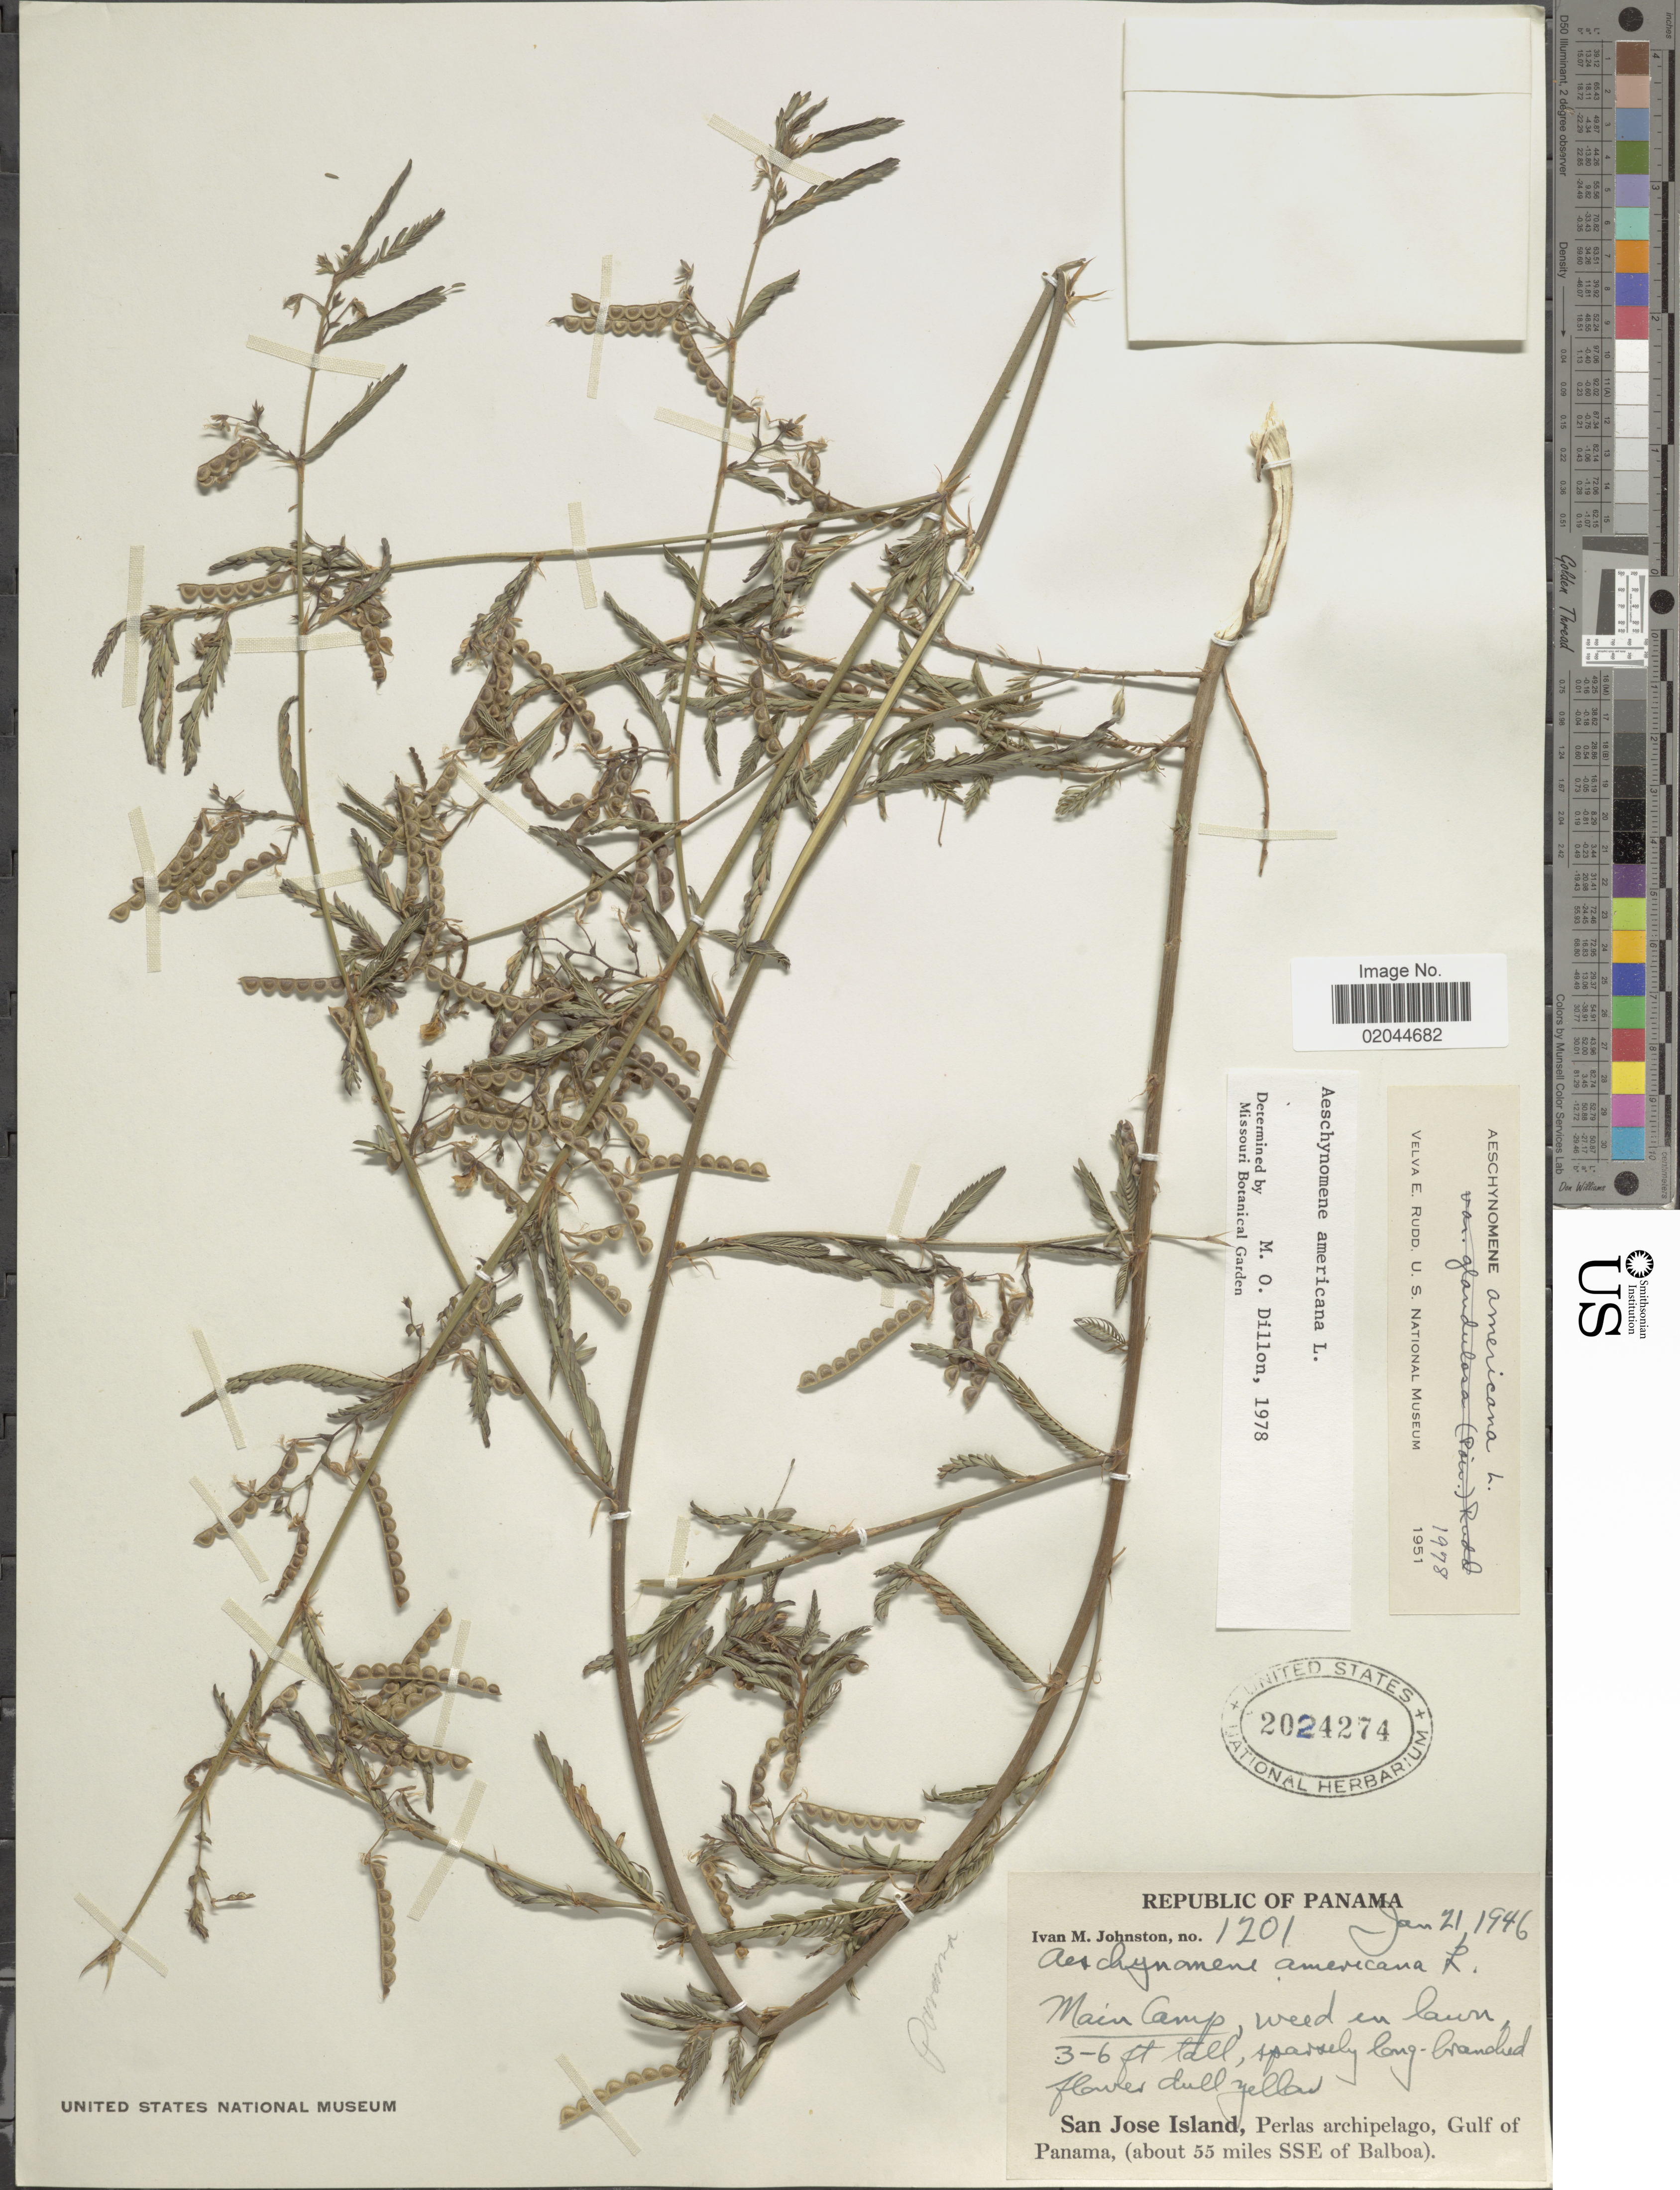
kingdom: Plantae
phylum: Tracheophyta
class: Magnoliopsida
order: Fabales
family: Fabaceae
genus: Aeschynomene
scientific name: Aeschynomene americana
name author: L.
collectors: I.M. Johnston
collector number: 1201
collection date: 1946-01-21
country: Panama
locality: Republic of Panama, Main Camp, San Jose Island, Perlas archipelago, Gulf of Panama, (about 55 miles SSE of Balboa)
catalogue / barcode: US 2024274